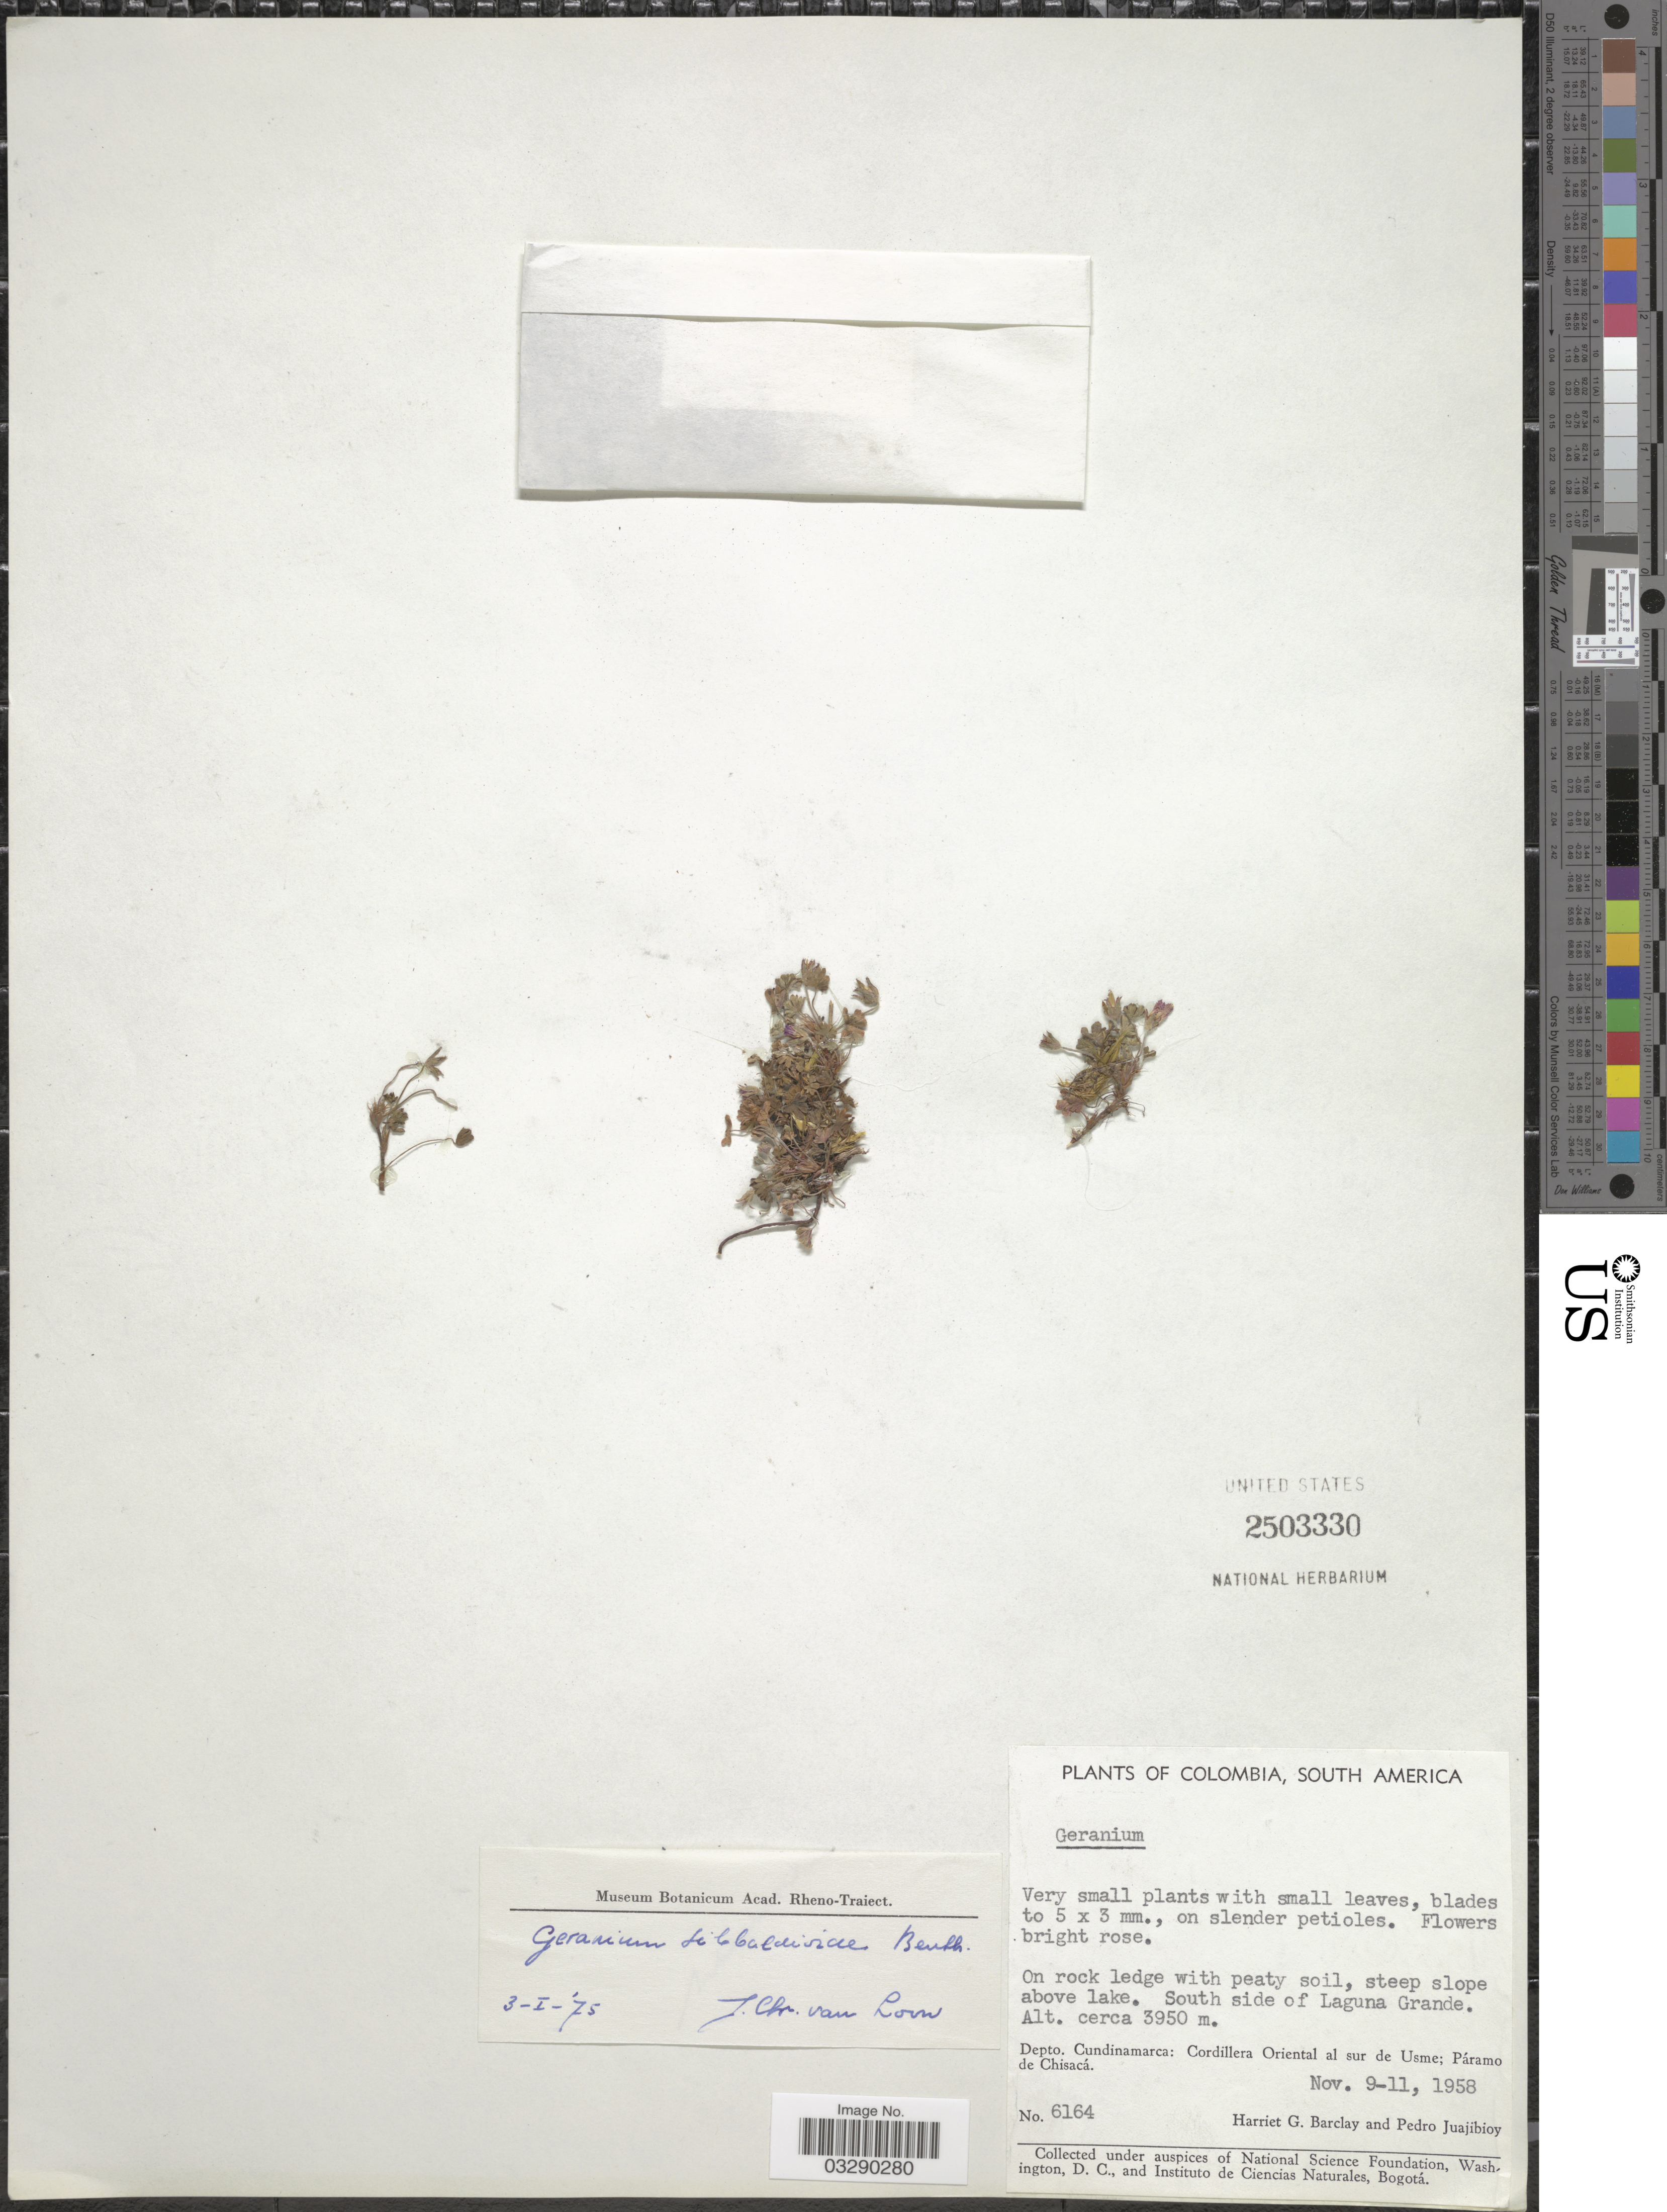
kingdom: Plantae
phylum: Tracheophyta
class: Magnoliopsida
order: Geraniales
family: Geraniaceae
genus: Geranium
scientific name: Geranium sibbaldioides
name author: Benth.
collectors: H. G. Barclay & P. Juajibioy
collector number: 6164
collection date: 1958-11-09/1958-11-11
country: Colombia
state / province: Cundinamarca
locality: South side of Laguna Grande. Depto. Cundinamarca: Cordillera Oriental al sur de Usme; Páramo de Chisacá.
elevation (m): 3950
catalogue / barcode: US 2503330